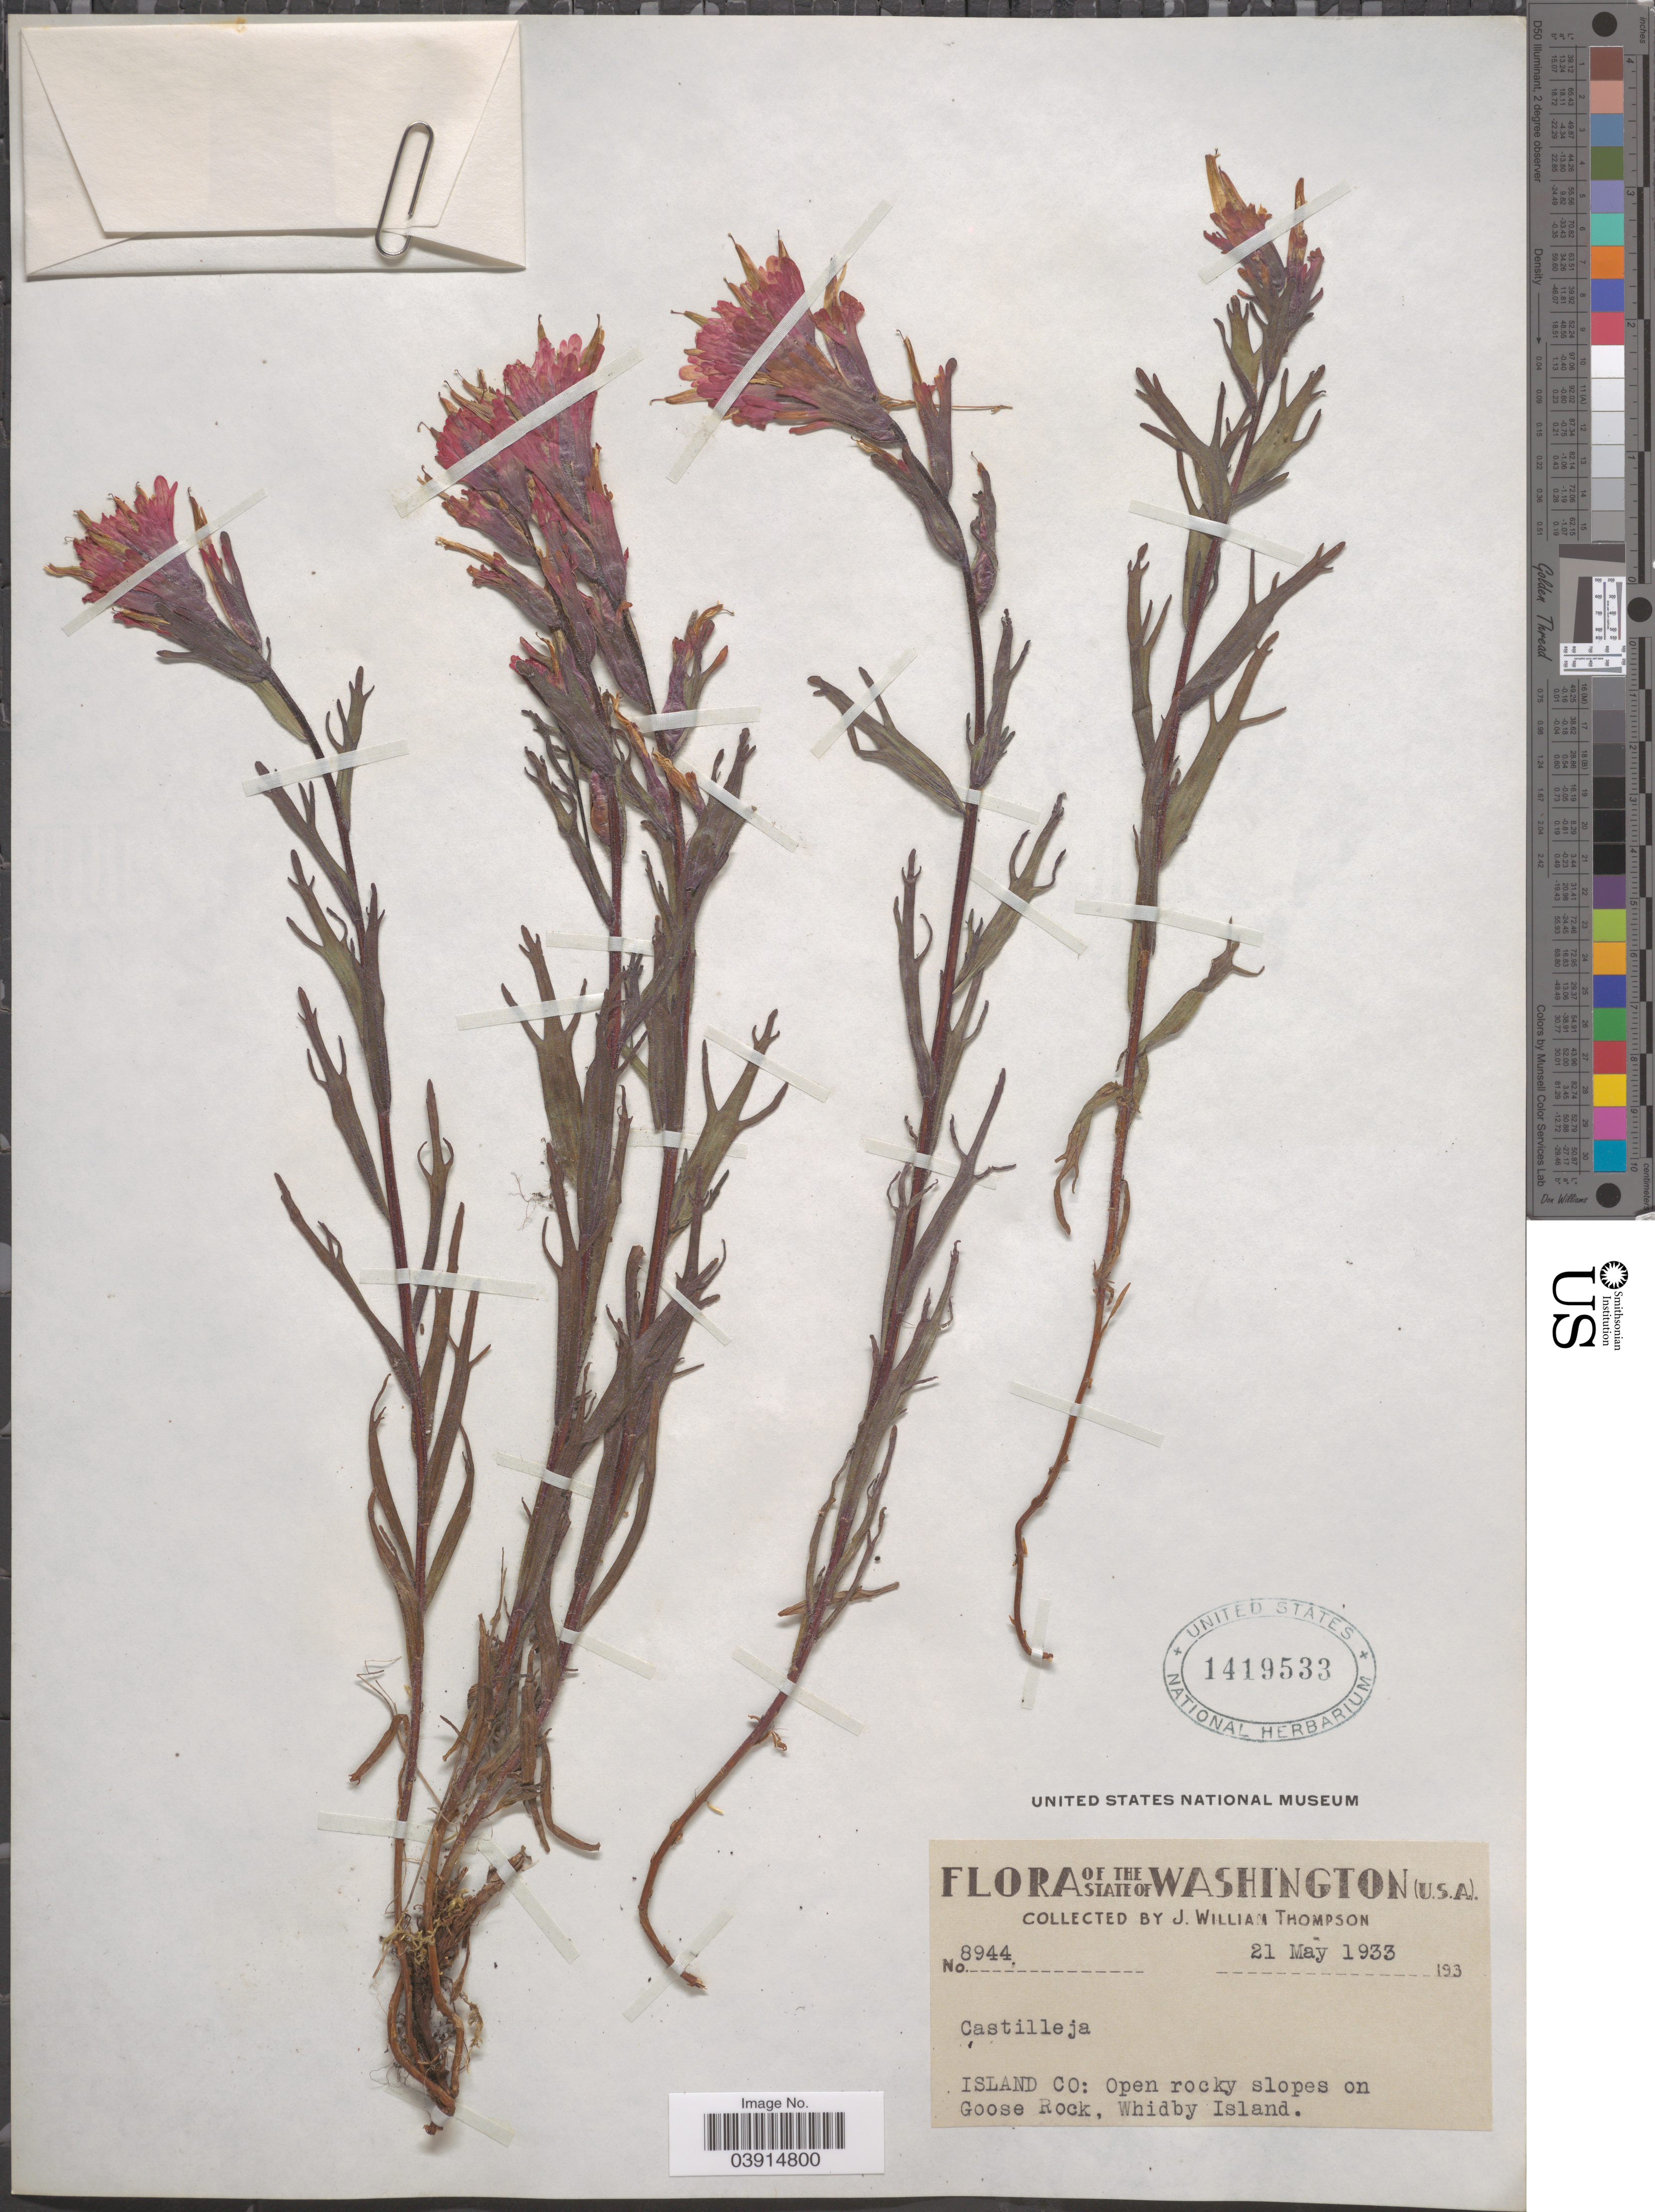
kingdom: Plantae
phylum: Tracheophyta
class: Magnoliopsida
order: Lamiales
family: Orobanchaceae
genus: Castilleja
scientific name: Castilleja sp.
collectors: J. W. Thompson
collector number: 8944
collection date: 1933-05-21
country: United States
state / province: Washington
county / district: Island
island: Whidbey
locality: Island Co: Open rocky slopes on Goose Rock, Whidby Island.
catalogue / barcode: US 1419533